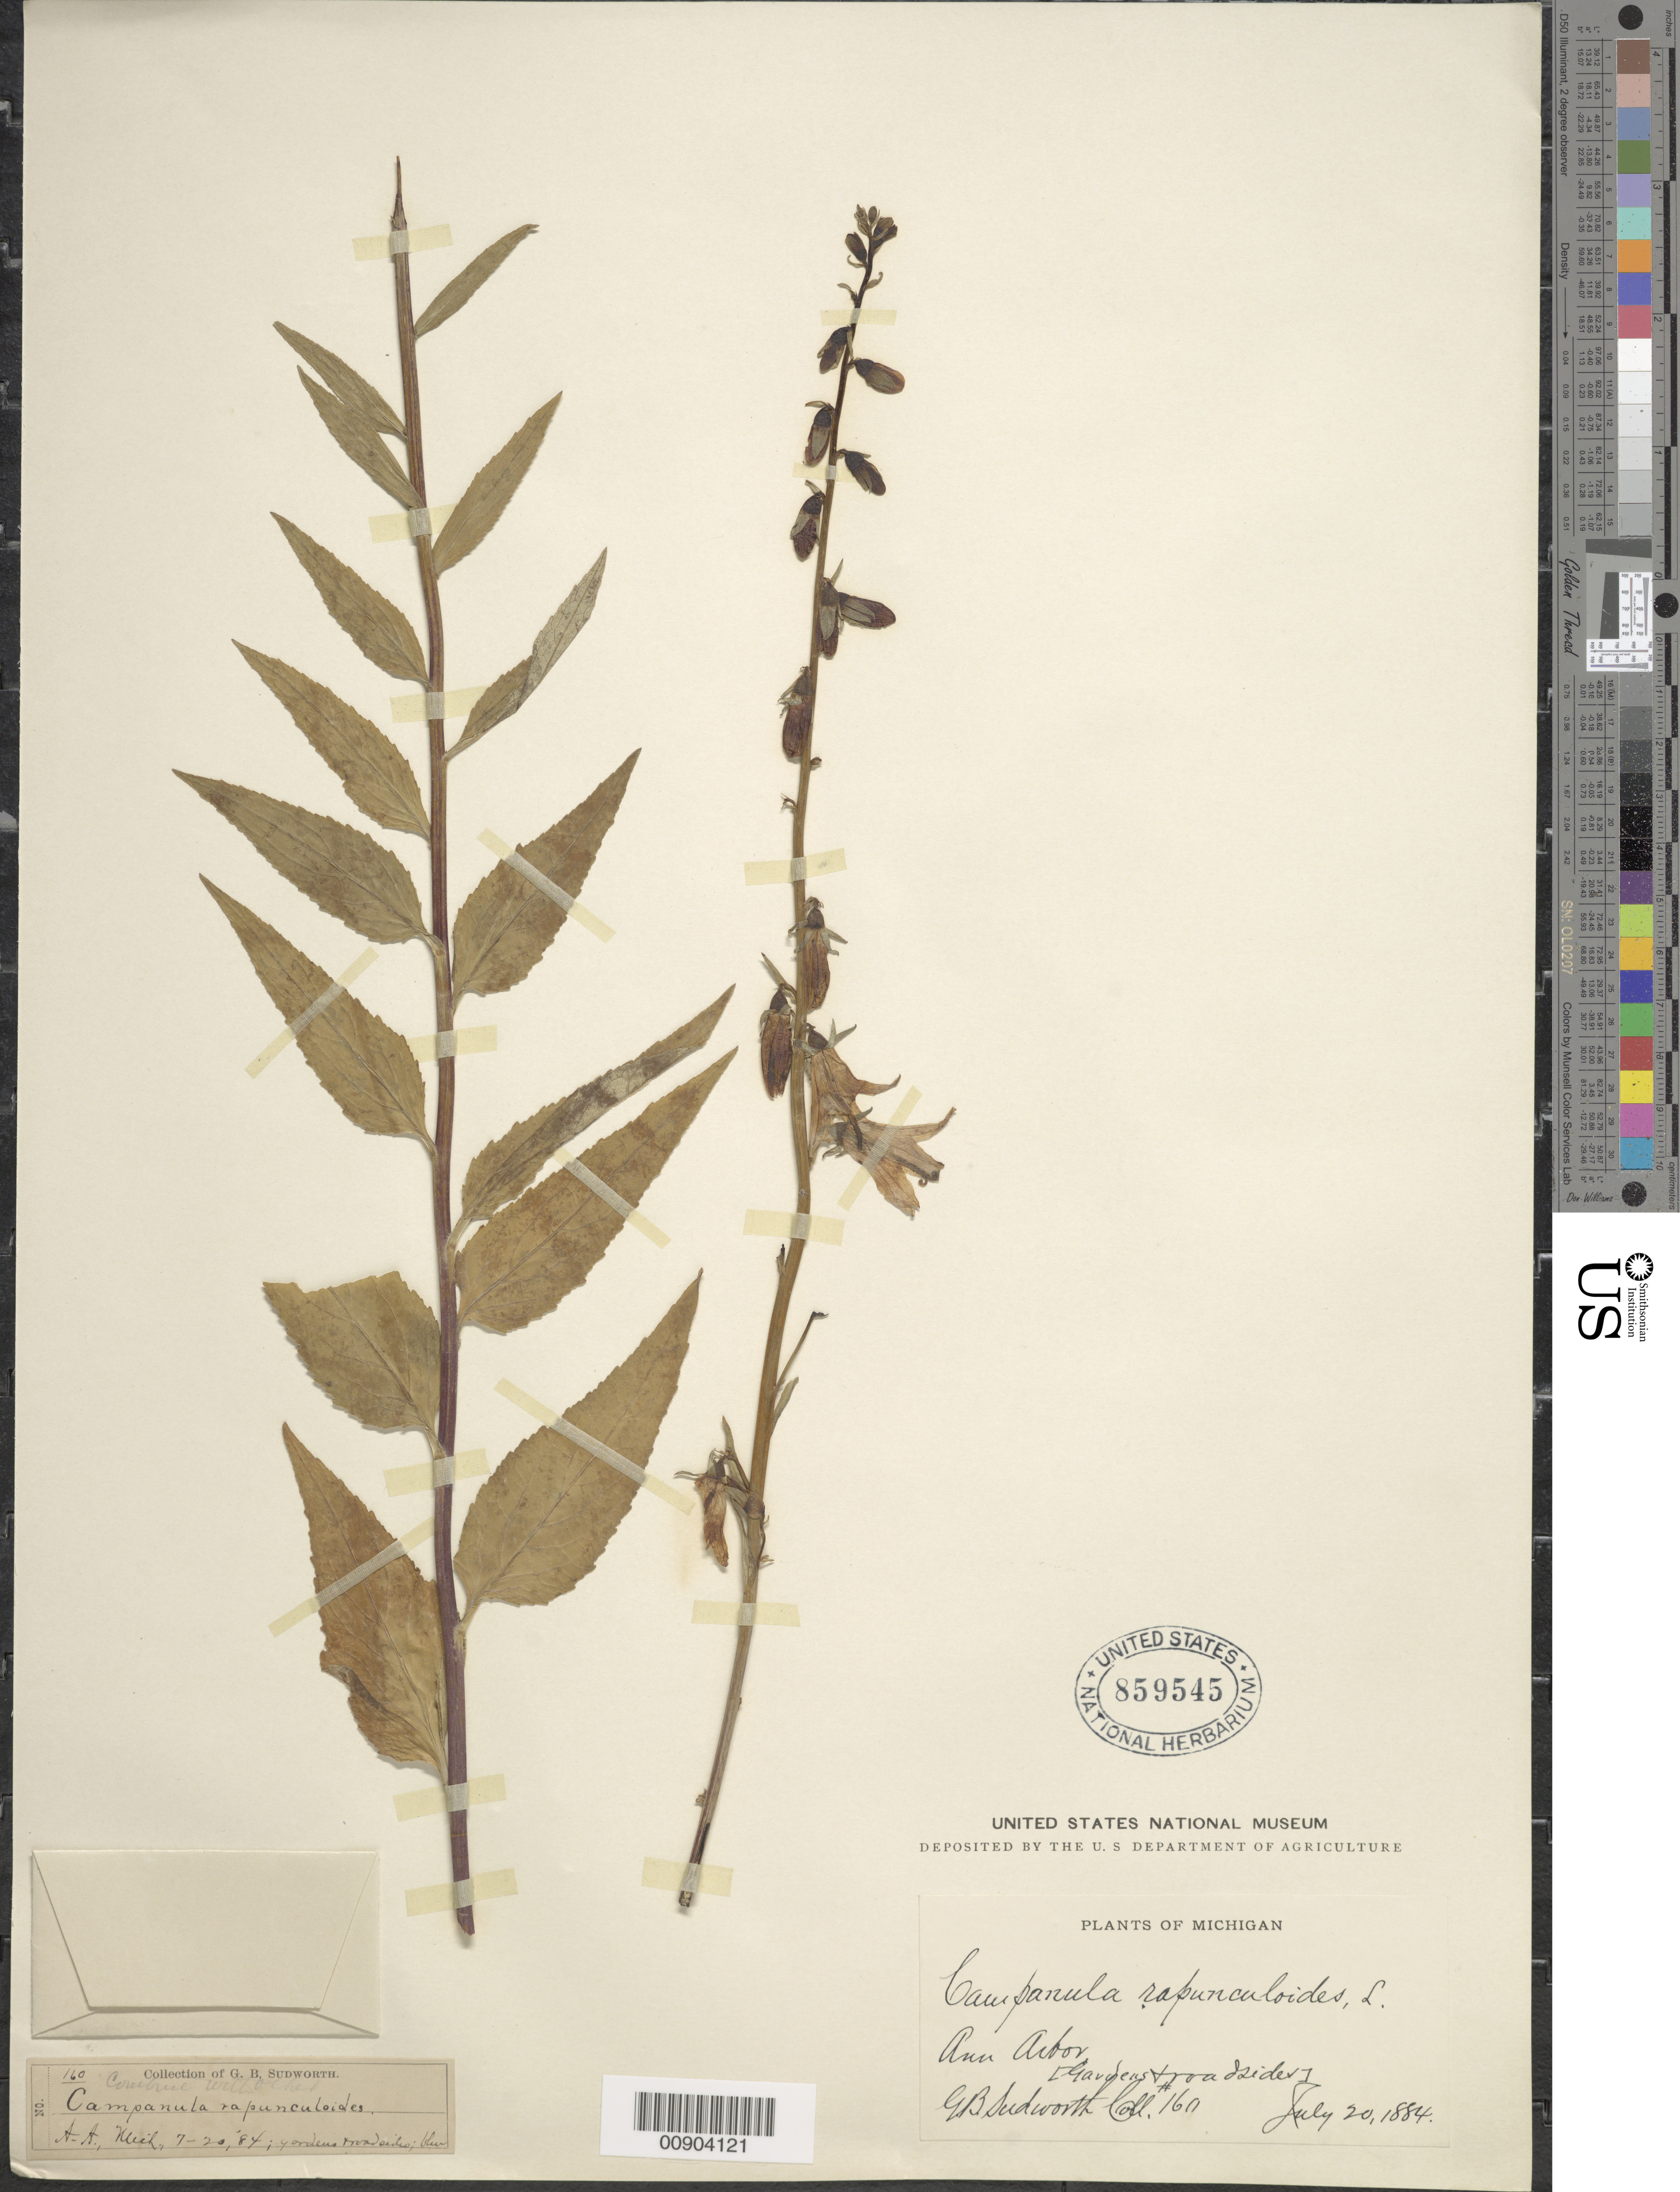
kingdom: Plantae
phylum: Tracheophyta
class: Magnoliopsida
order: Asterales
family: Campanulaceae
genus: Campanula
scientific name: Campanula rapunculoides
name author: L.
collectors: G. B. Sudworth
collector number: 160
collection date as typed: July 20, 1884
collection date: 1884-07-20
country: United States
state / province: Michigan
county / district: Washtenaw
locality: Ann Arbor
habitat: gardens and roadsides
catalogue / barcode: US 859545